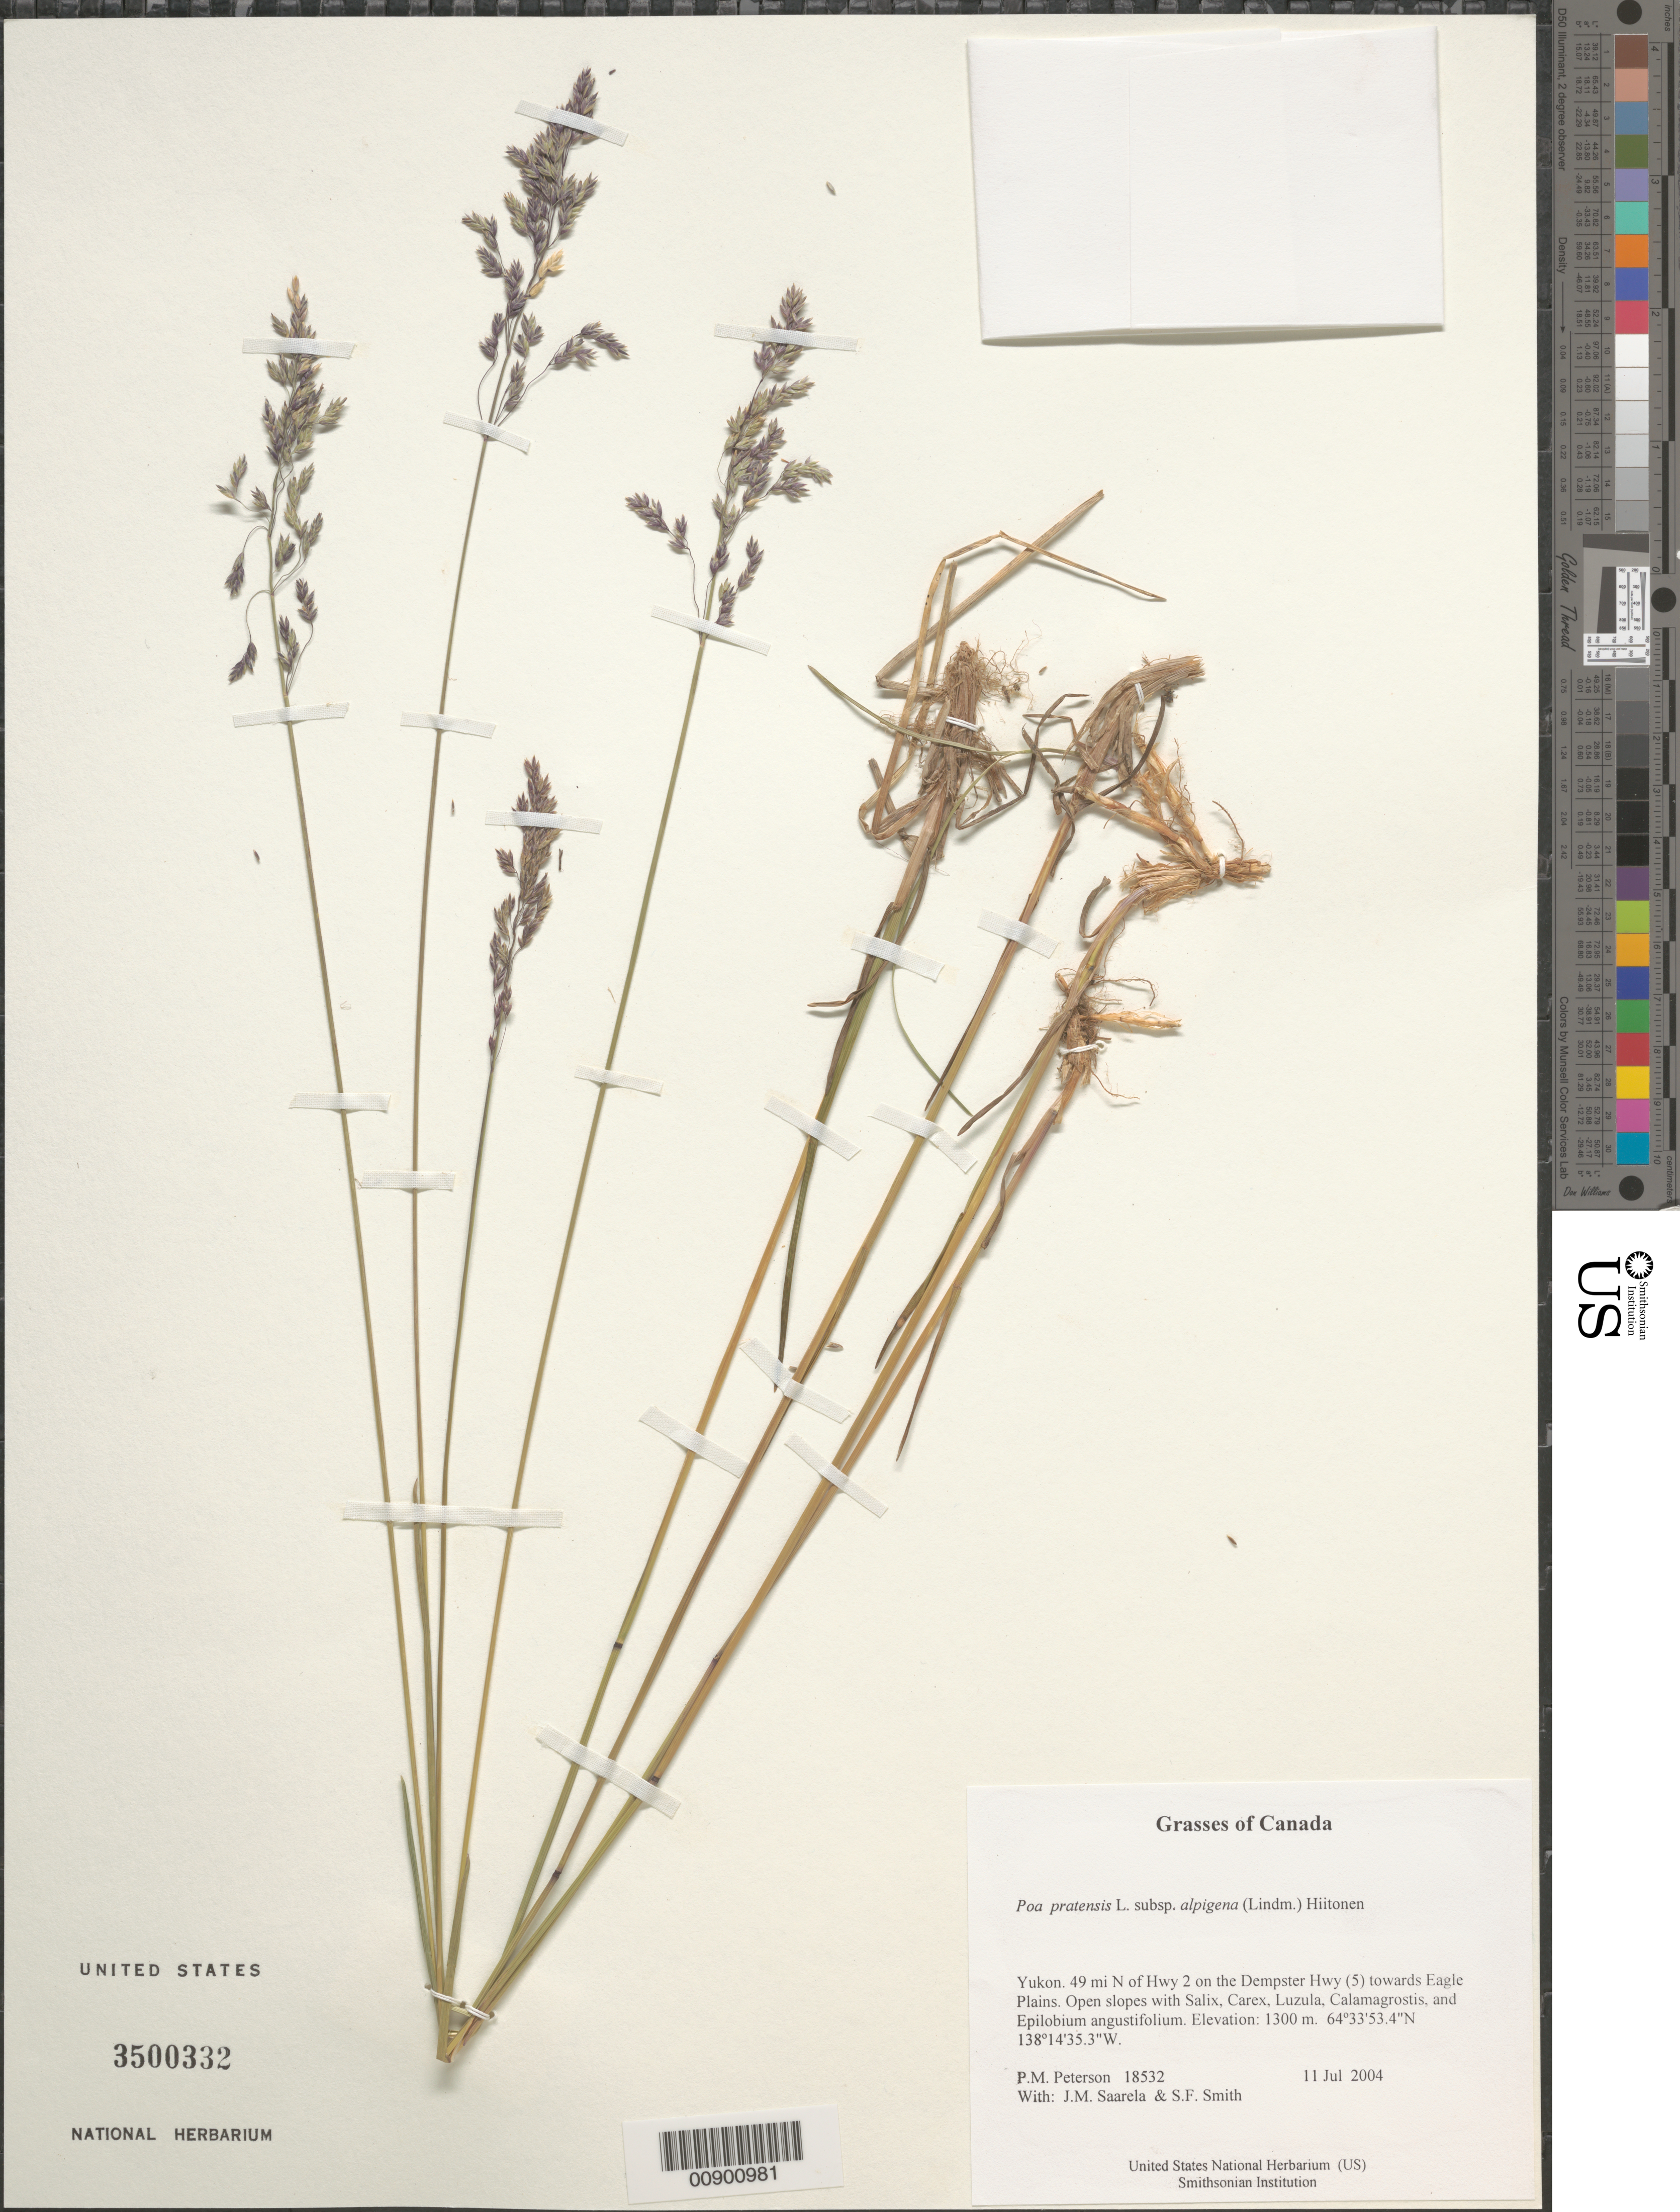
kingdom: Plantae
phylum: Tracheophyta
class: Liliopsida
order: Poales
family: Poaceae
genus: Poa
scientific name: Poa pratensis subsp. alpigena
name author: (Lindm.) Hiitonen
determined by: Soreng, Robert J., Research Associate (BOT), Smithsonian Institution - National Museum of Natural History (UNITED STATES)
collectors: P. M. Peterson, J. Saarela & S.F. Smith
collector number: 18532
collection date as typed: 11 Jul 2004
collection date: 2004-07-11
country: Canada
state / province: Yukon Territory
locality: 49 mi N of Hwy 2 on the Dempster Hwy (5) towards Eagle Plains. Open slopes with Salix, Carex, Luzula, Calamagrostis, and Epilobium angustifolium.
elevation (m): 1300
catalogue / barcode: US 3500332